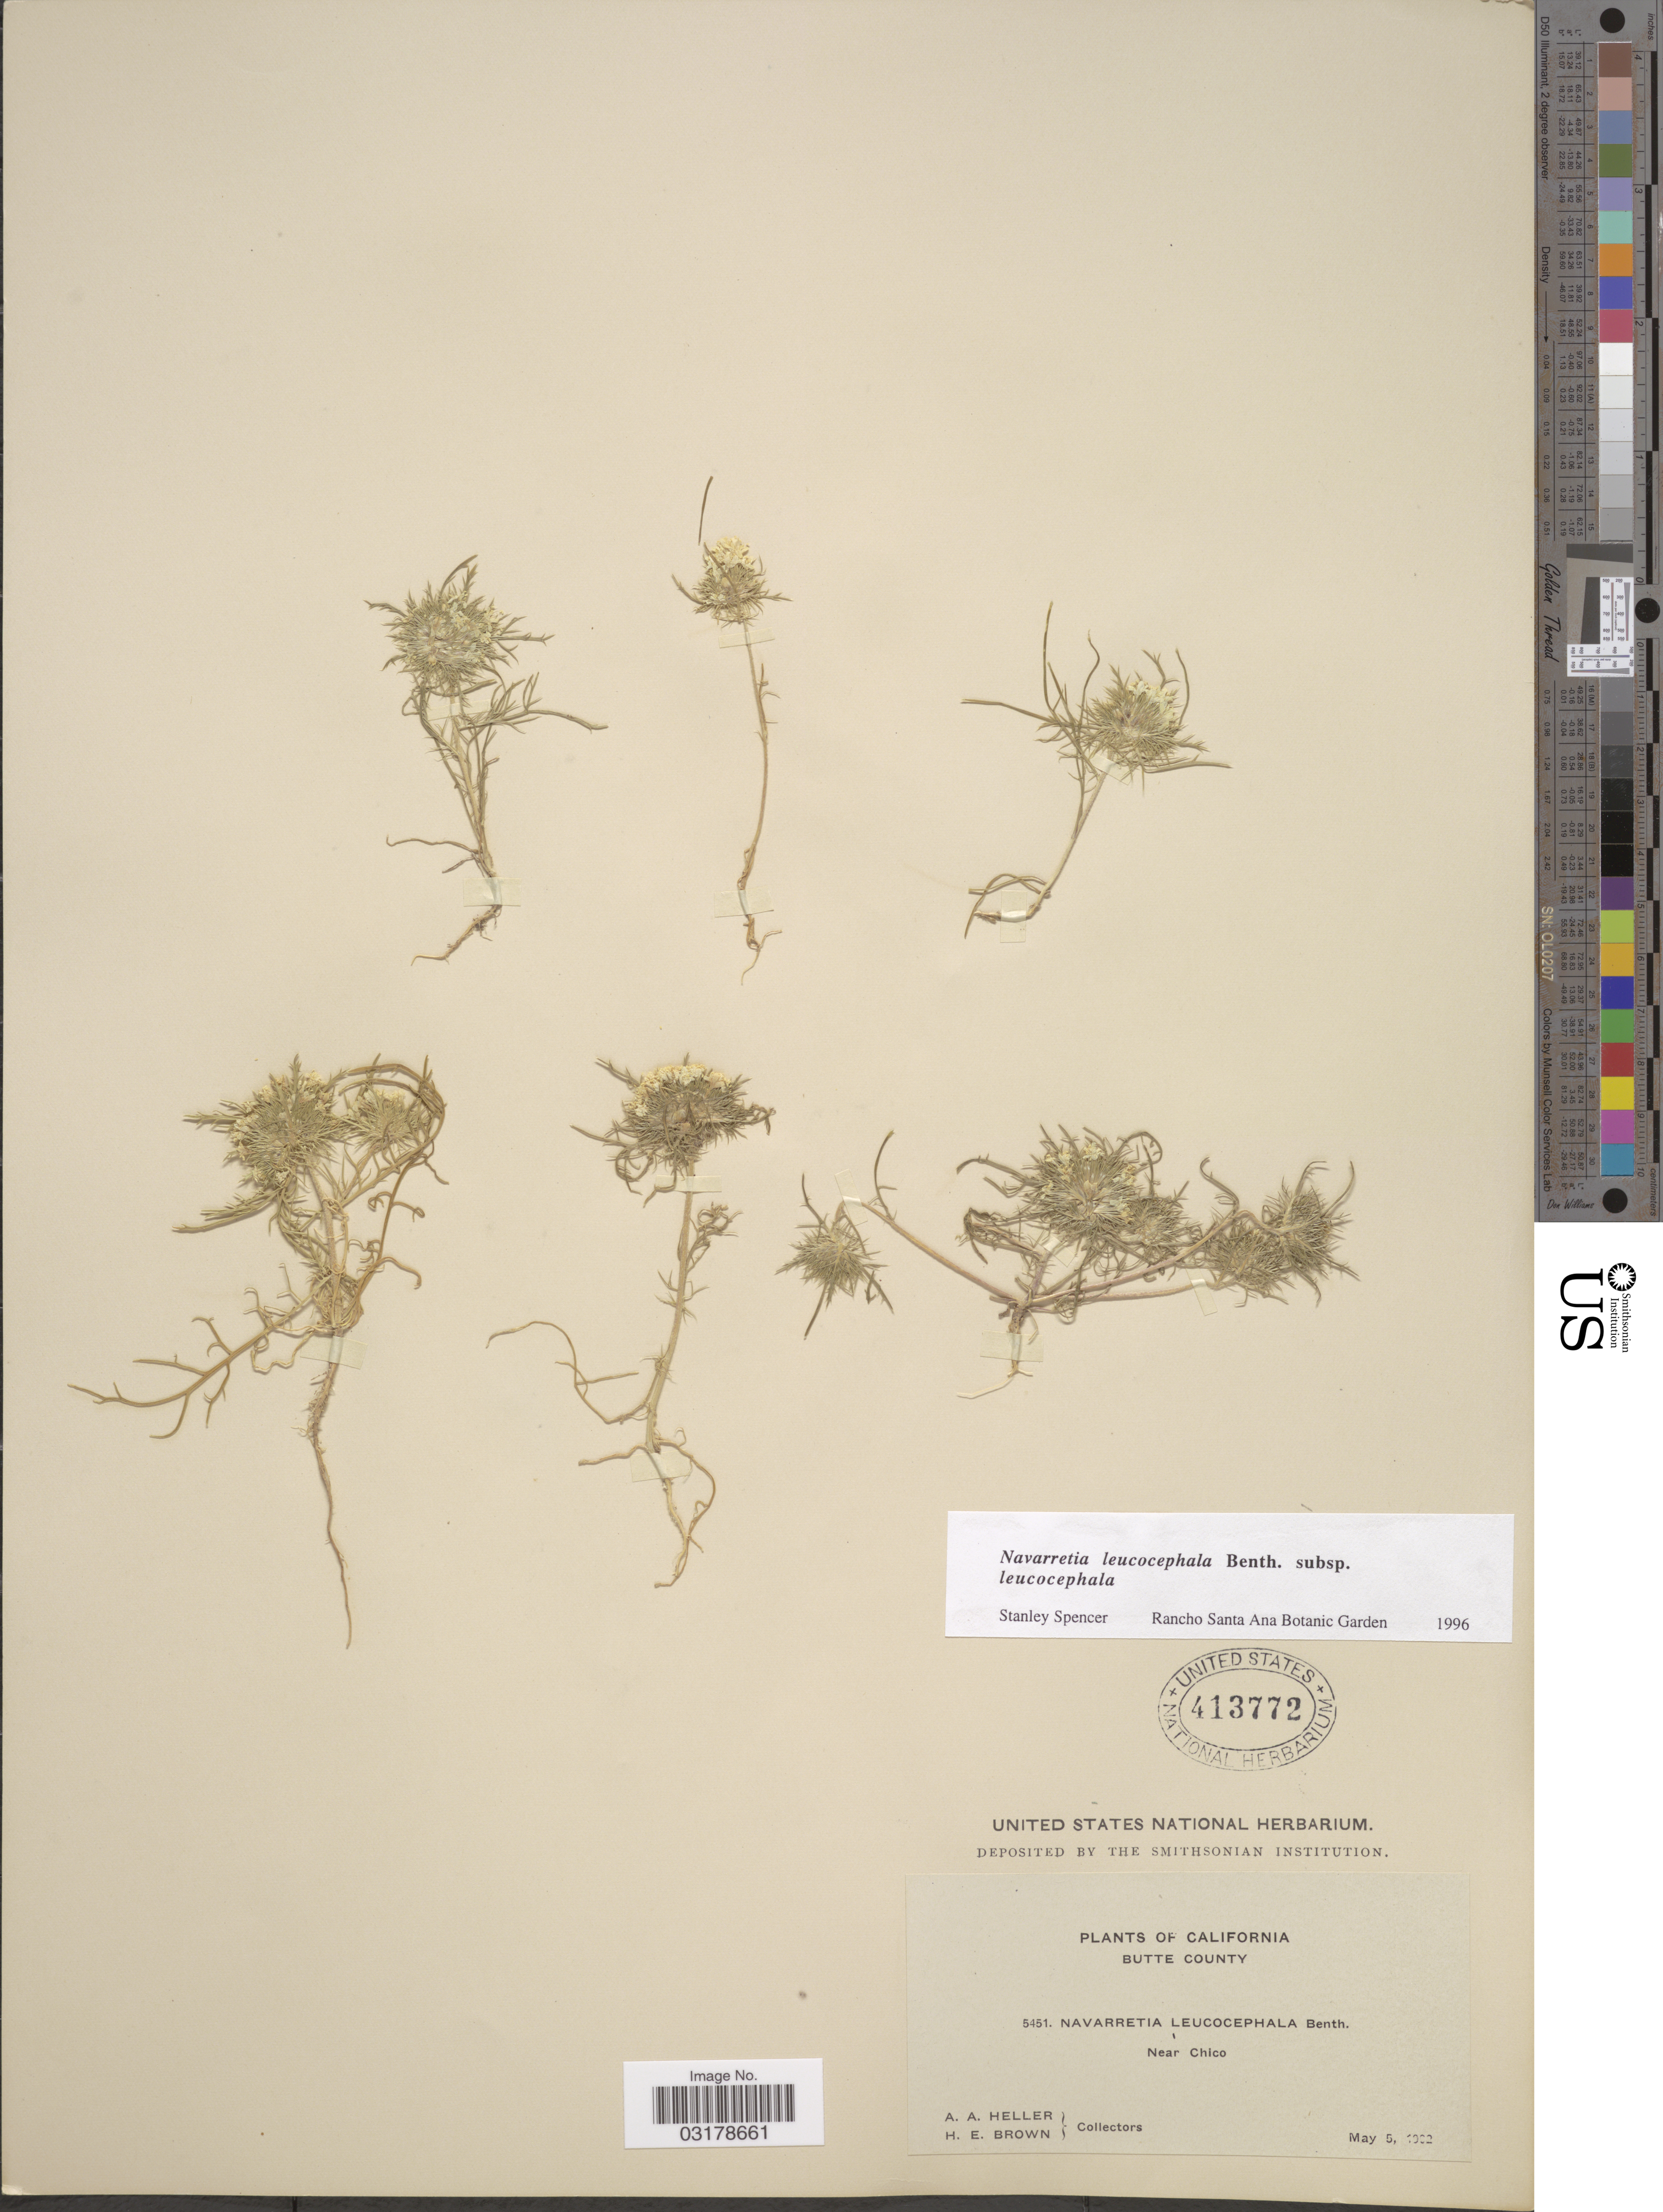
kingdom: Plantae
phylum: Tracheophyta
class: Magnoliopsida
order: Ericales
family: Polemoniaceae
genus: Navarretia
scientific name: Navarretia leucocephala subsp. leucocephala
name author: Benth.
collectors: A. A. Heller & H. E. Brown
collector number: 5451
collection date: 1902-05-05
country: United States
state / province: California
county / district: Butte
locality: Butte County. Near Chico.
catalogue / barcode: US 413772